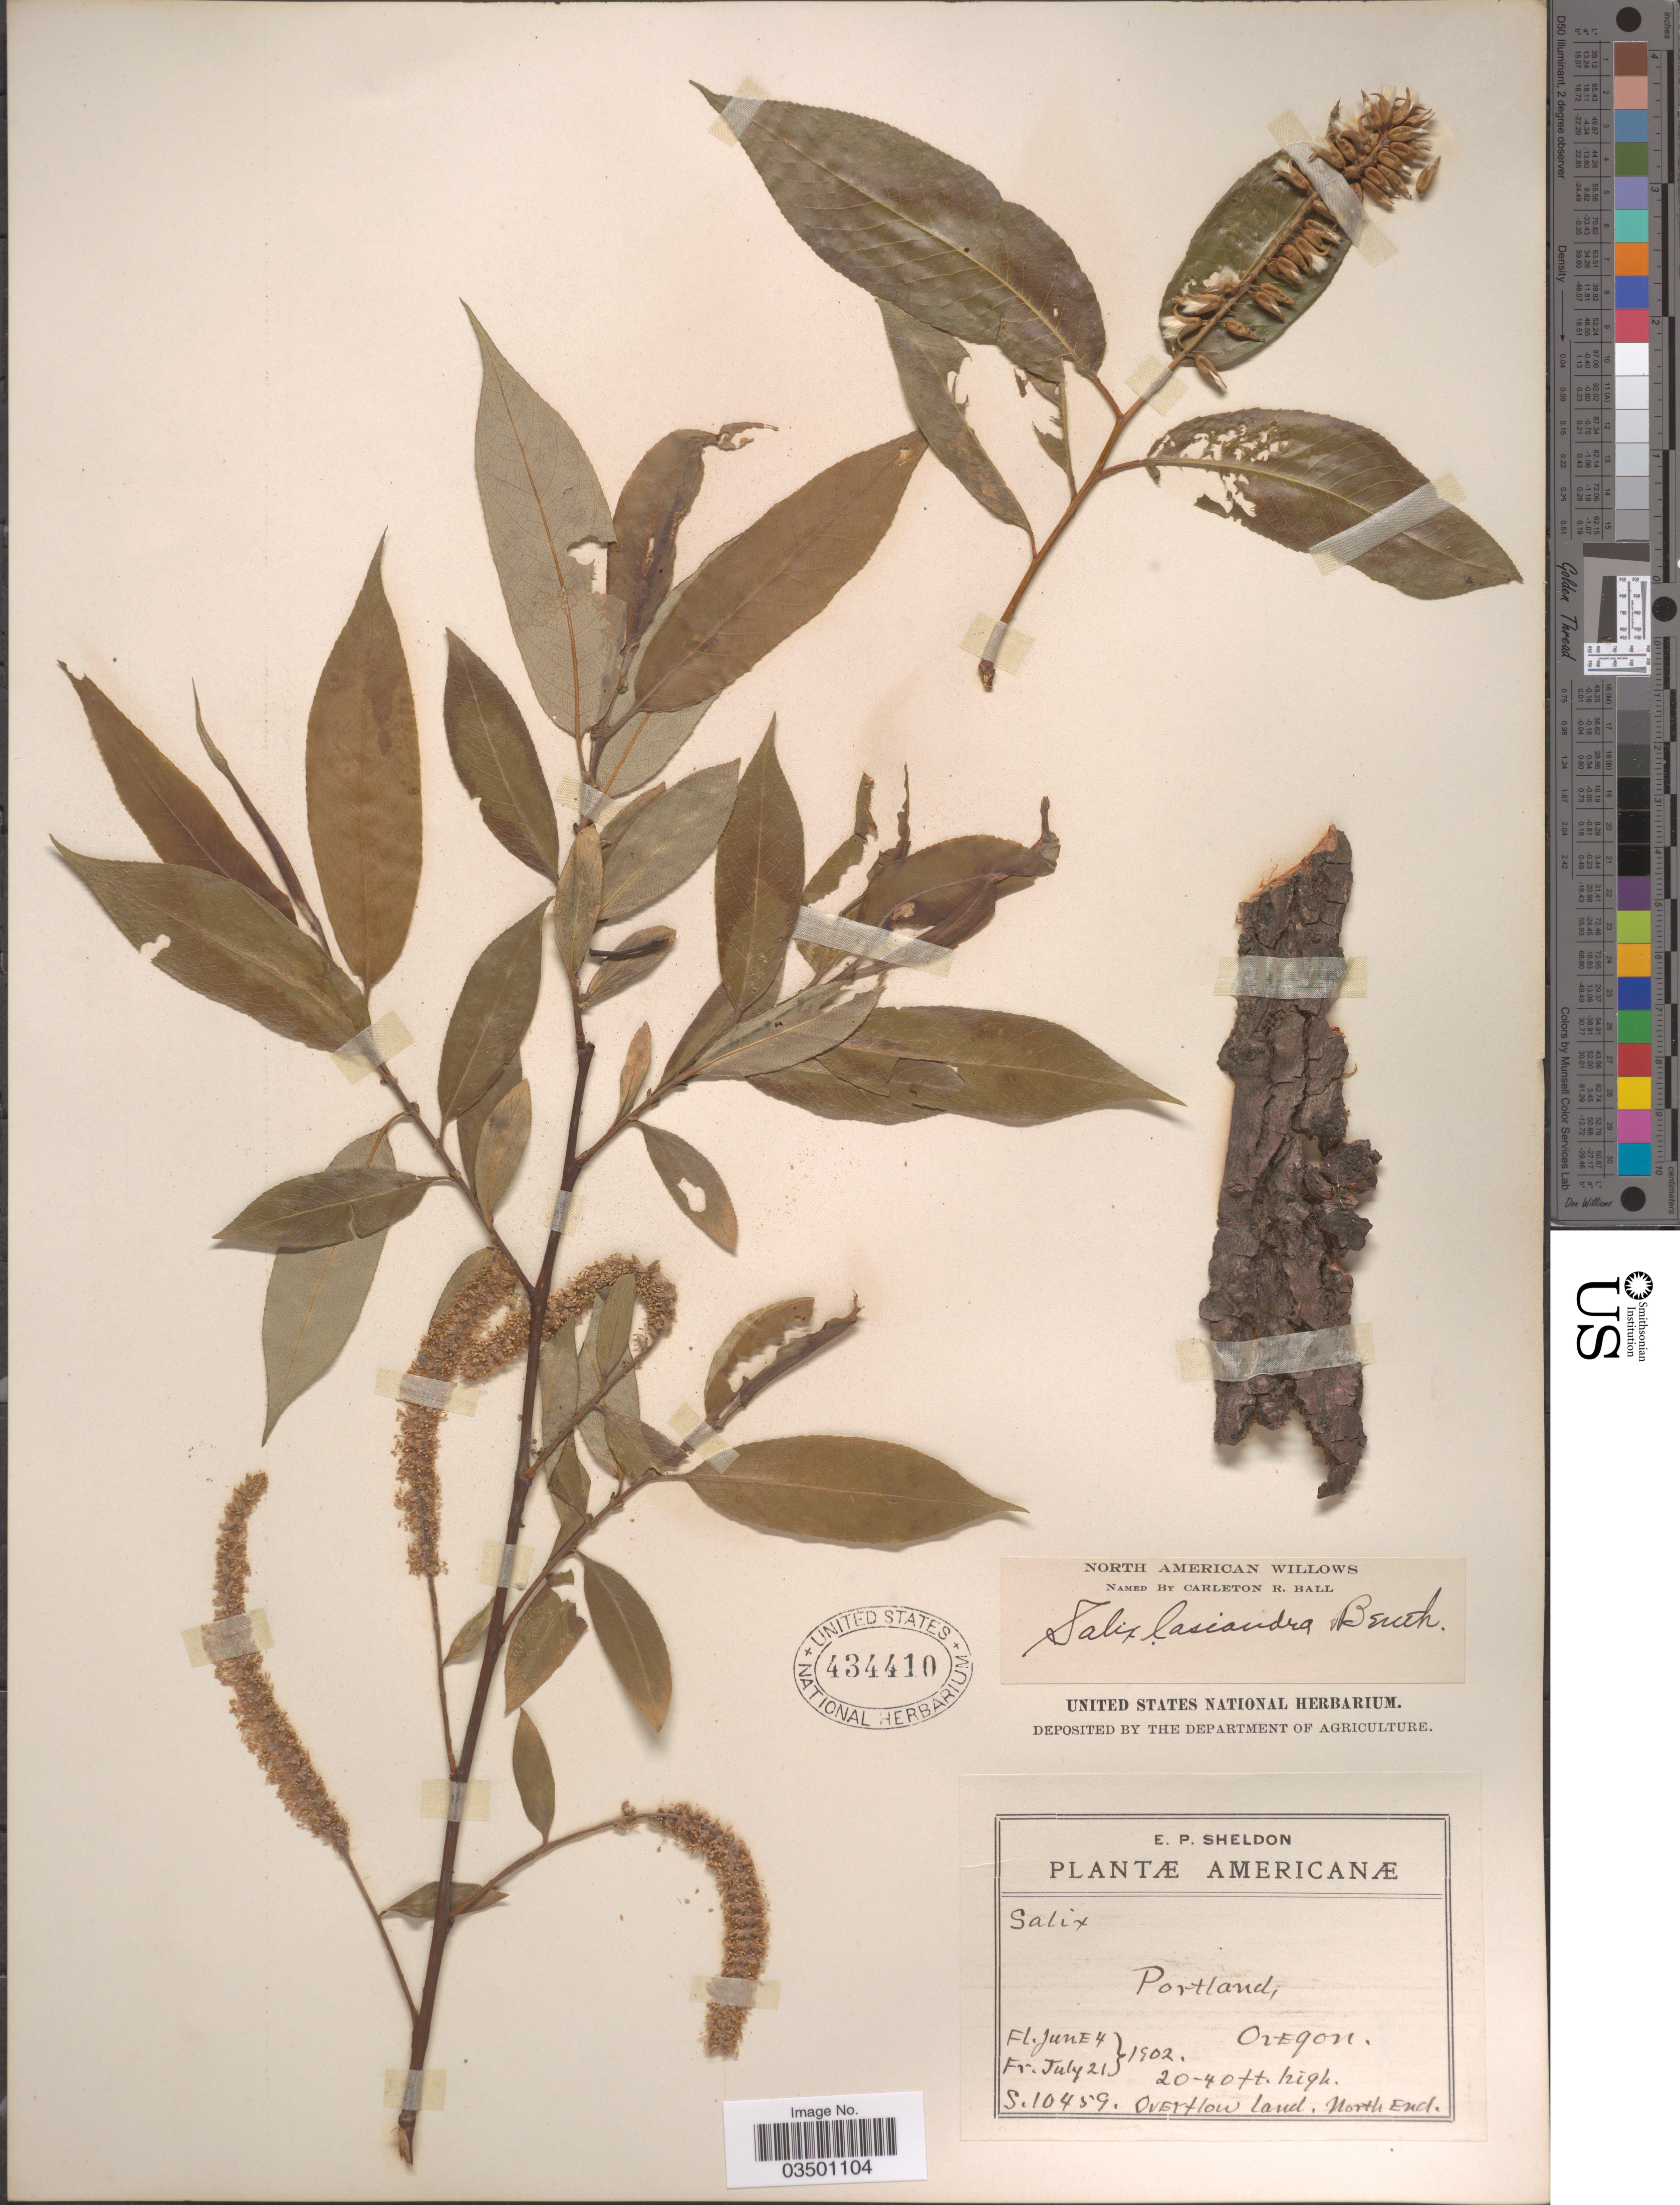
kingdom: Plantae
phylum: Tracheophyta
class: Magnoliopsida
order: Malpighiales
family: Salicaceae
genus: Salix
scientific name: Salix lasiandra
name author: Benth.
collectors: E. P. Sheldon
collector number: S10459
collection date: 1902-06-04/1902-07-21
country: United States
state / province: Oregon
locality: Portland. North End.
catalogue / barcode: US 434410